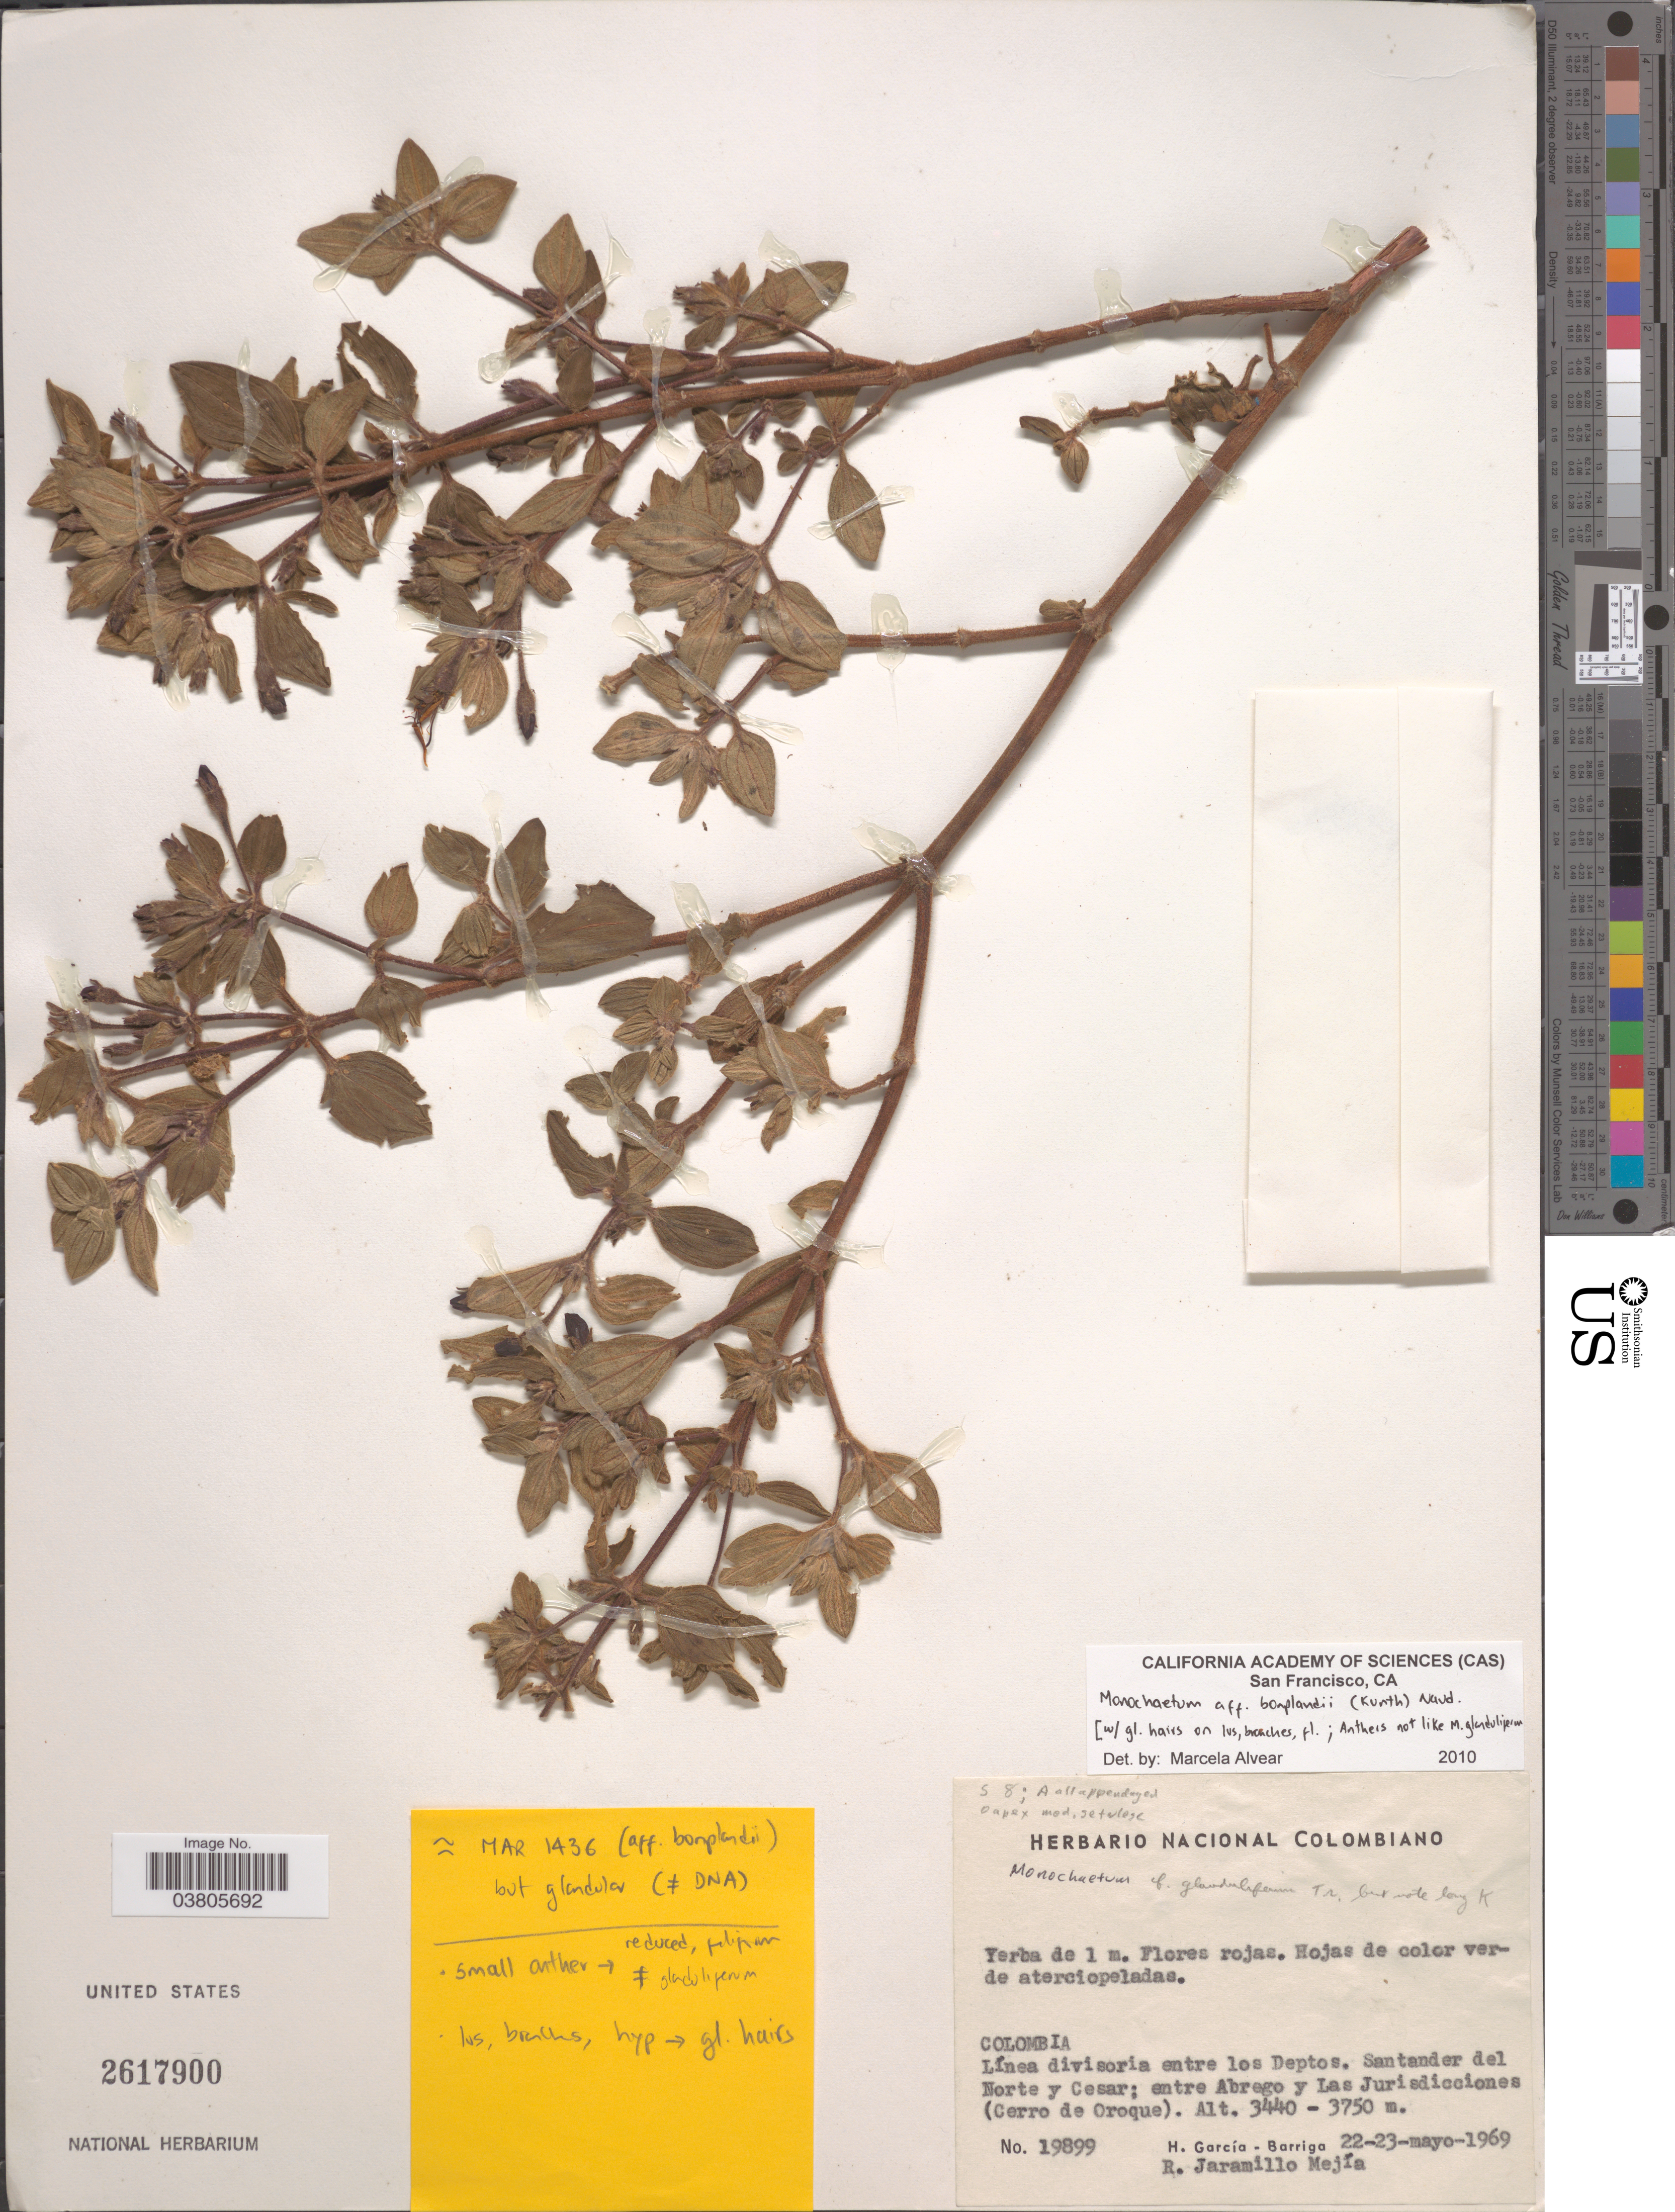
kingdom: Plantae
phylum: Tracheophyta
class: Magnoliopsida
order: Myrtales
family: Melastomataceae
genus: Monochaetum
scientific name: Monochaetum bonplandii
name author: (Kunth) Naudin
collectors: H. García Barriga & R. Jaramillo M.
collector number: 19899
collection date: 1969-05-22/1969-05-23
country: Colombia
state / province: Santander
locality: Línea divisoria entre los Deptos. Santander del Norte y Cesar: entre Abrego y Las Jurisdicciones (Cerro de Oroque).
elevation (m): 3440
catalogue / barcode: US 2617900